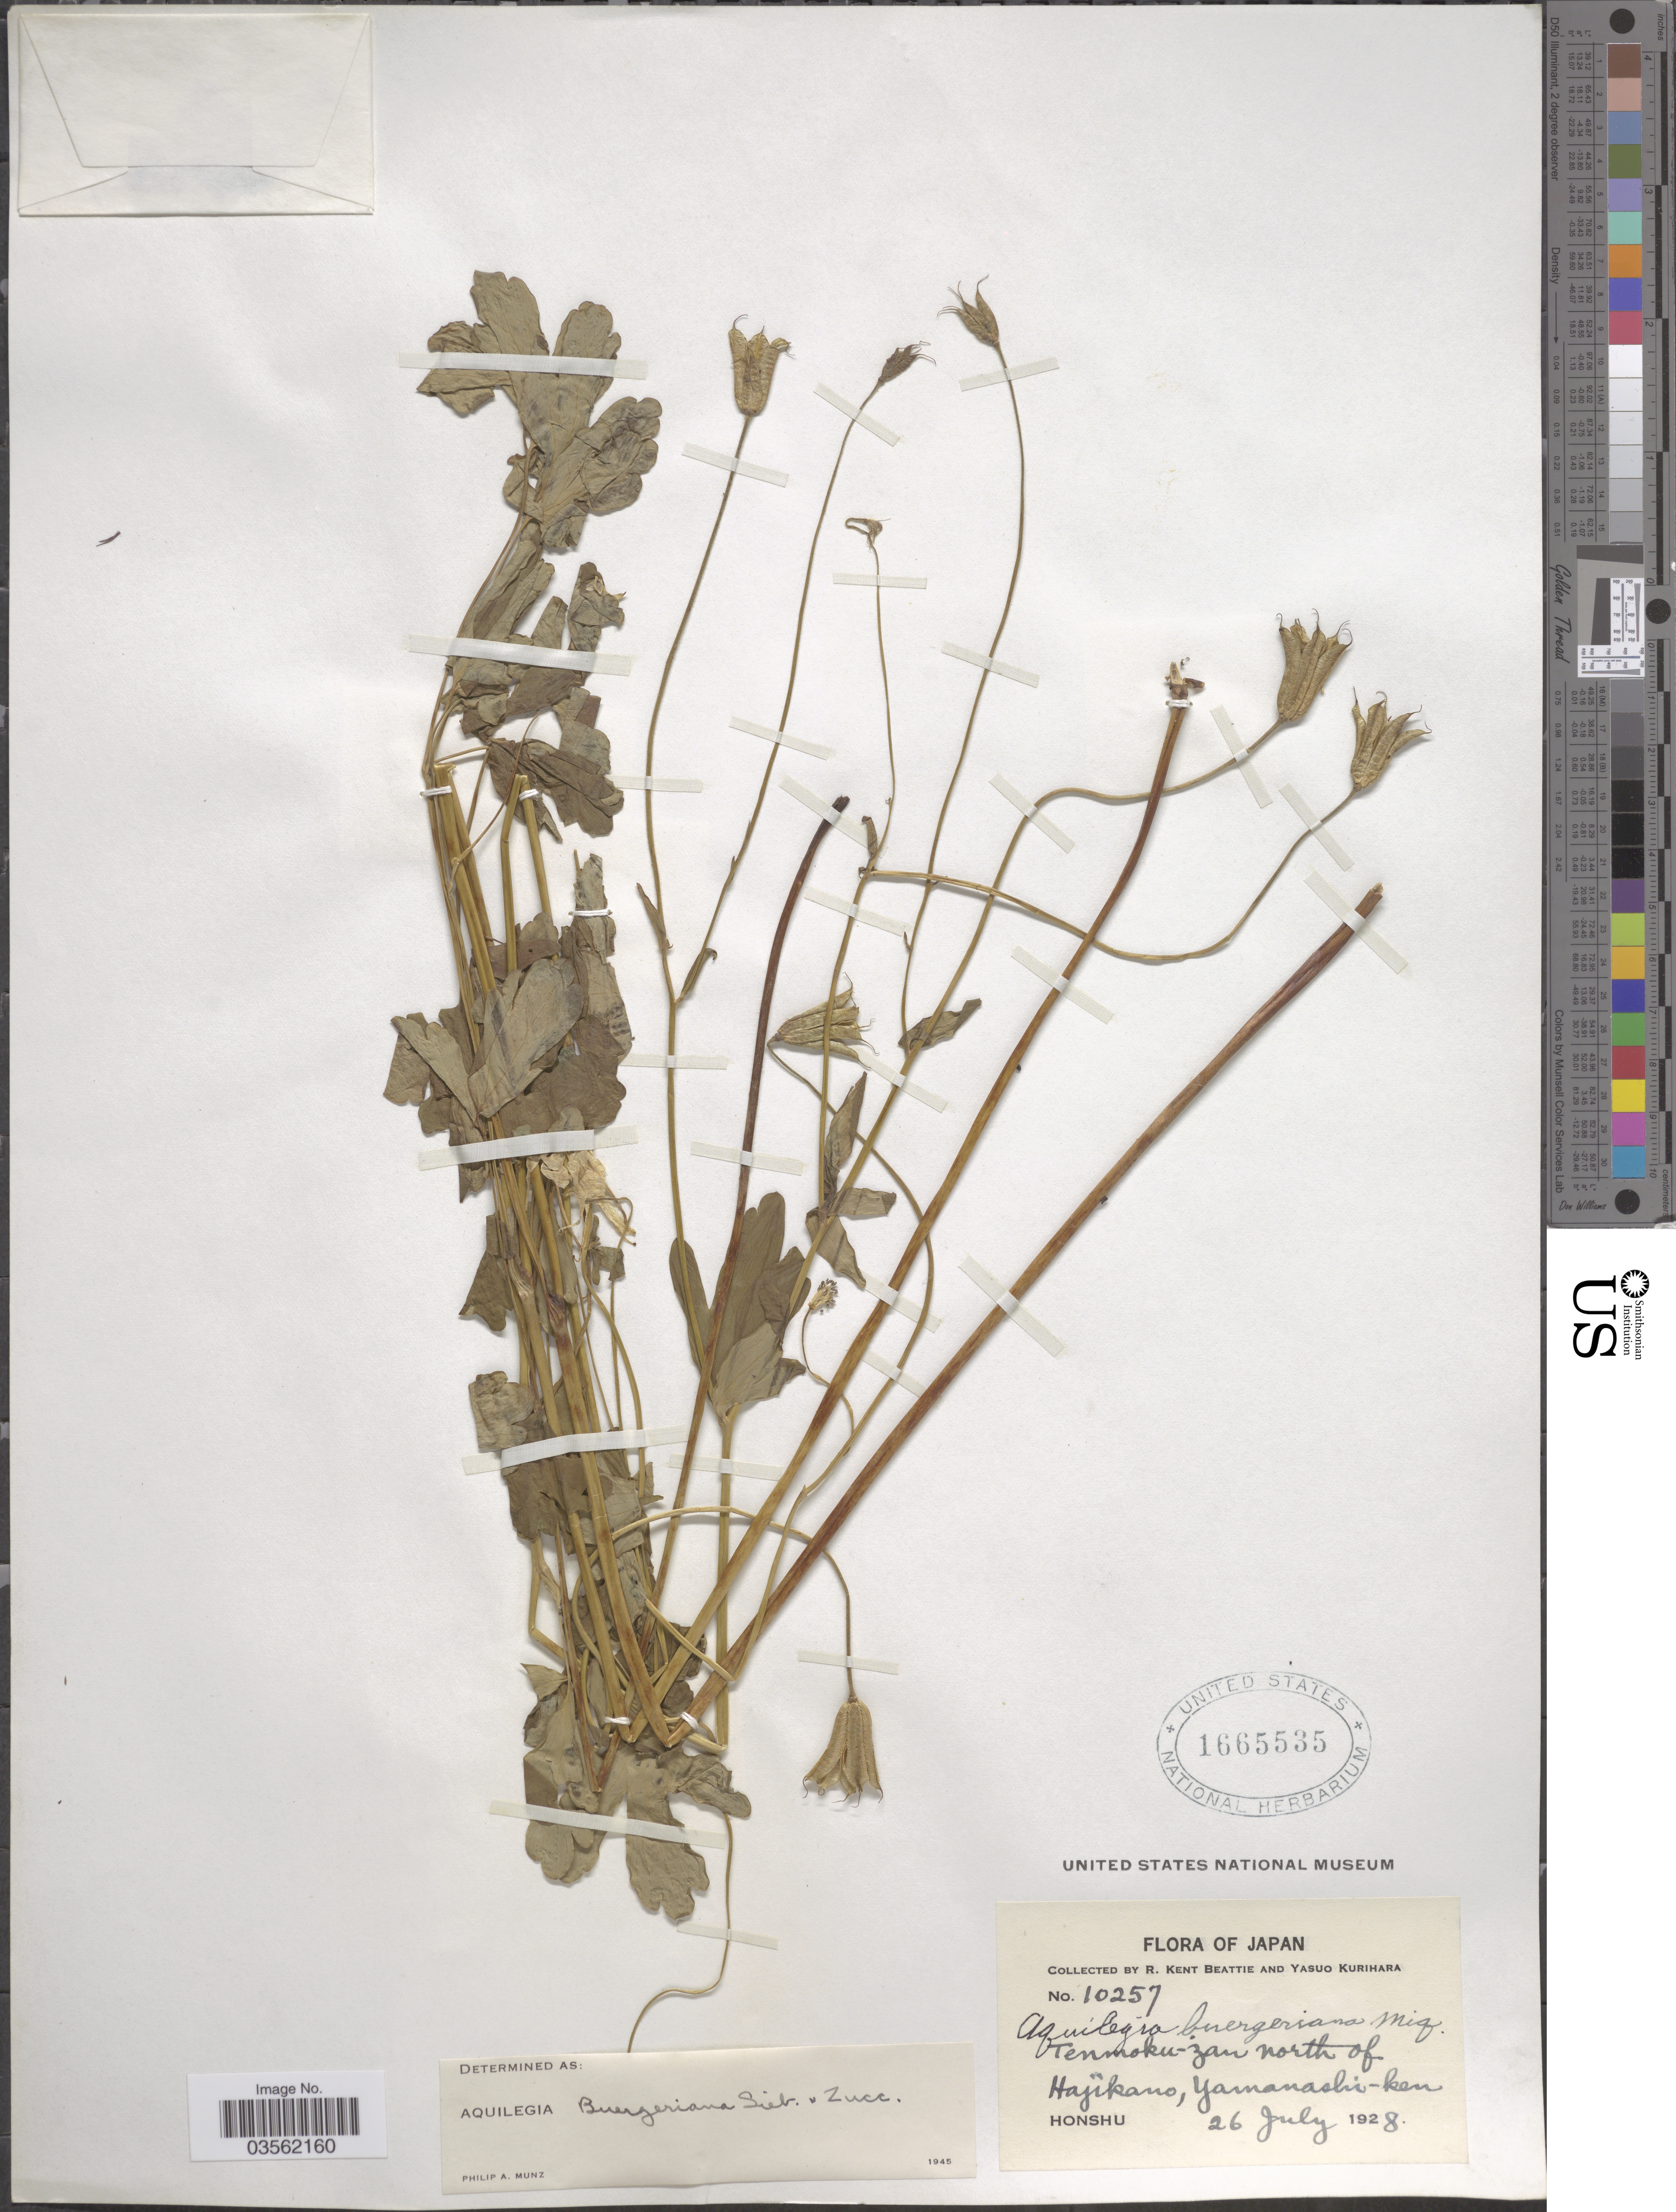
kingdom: Plantae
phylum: Tracheophyta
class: Magnoliopsida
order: Ranunculales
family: Ranunculaceae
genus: Aquilegia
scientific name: Aquilegia buergeriana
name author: Siebold & Zucc.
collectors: R. K. Beattie & Y. Kurihara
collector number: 10257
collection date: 1928-07-26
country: Japan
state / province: Yamanasi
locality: Tenmoku-zan north of Hajikano, Yamanashi-ken. Honshu.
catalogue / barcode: US 1665535